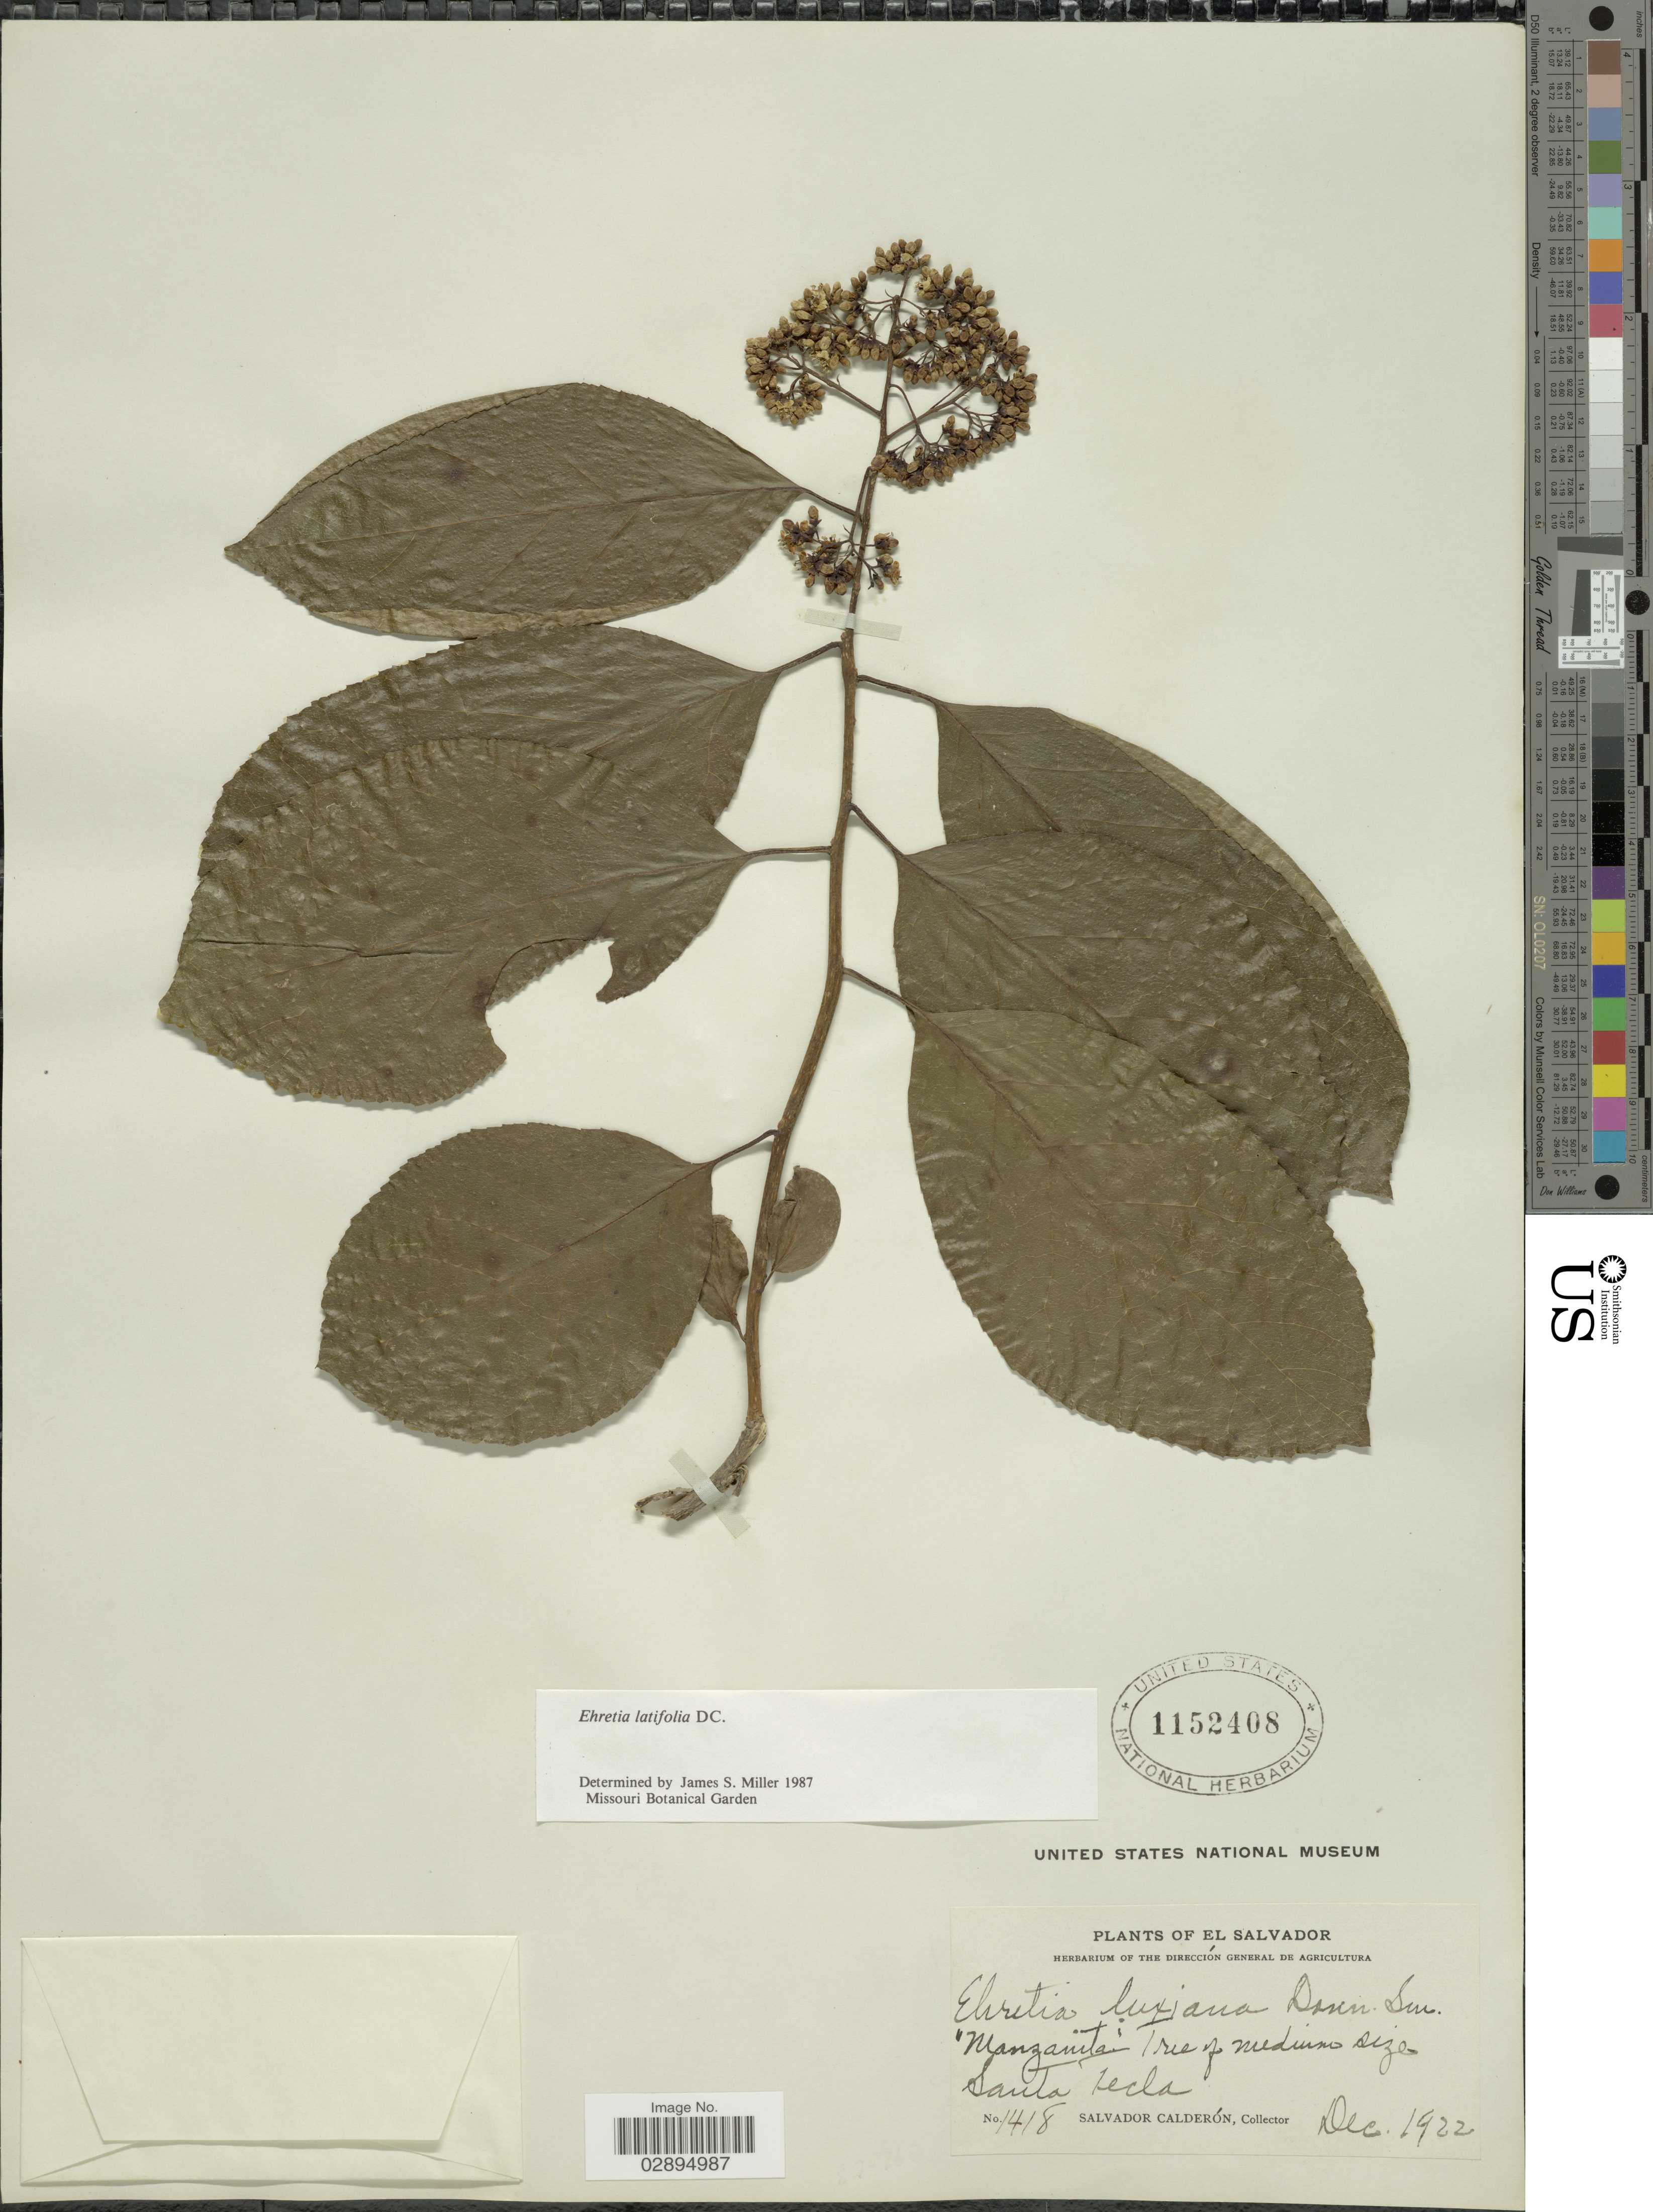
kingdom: Plantae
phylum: Tracheophyta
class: Magnoliopsida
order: Boraginales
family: Ehretiaceae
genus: Ehretia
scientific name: Ehretia latifolia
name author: DC.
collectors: S. Calderón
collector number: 1418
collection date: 1922-12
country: El Salvador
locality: Santa Tecla.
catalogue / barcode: US 1152408